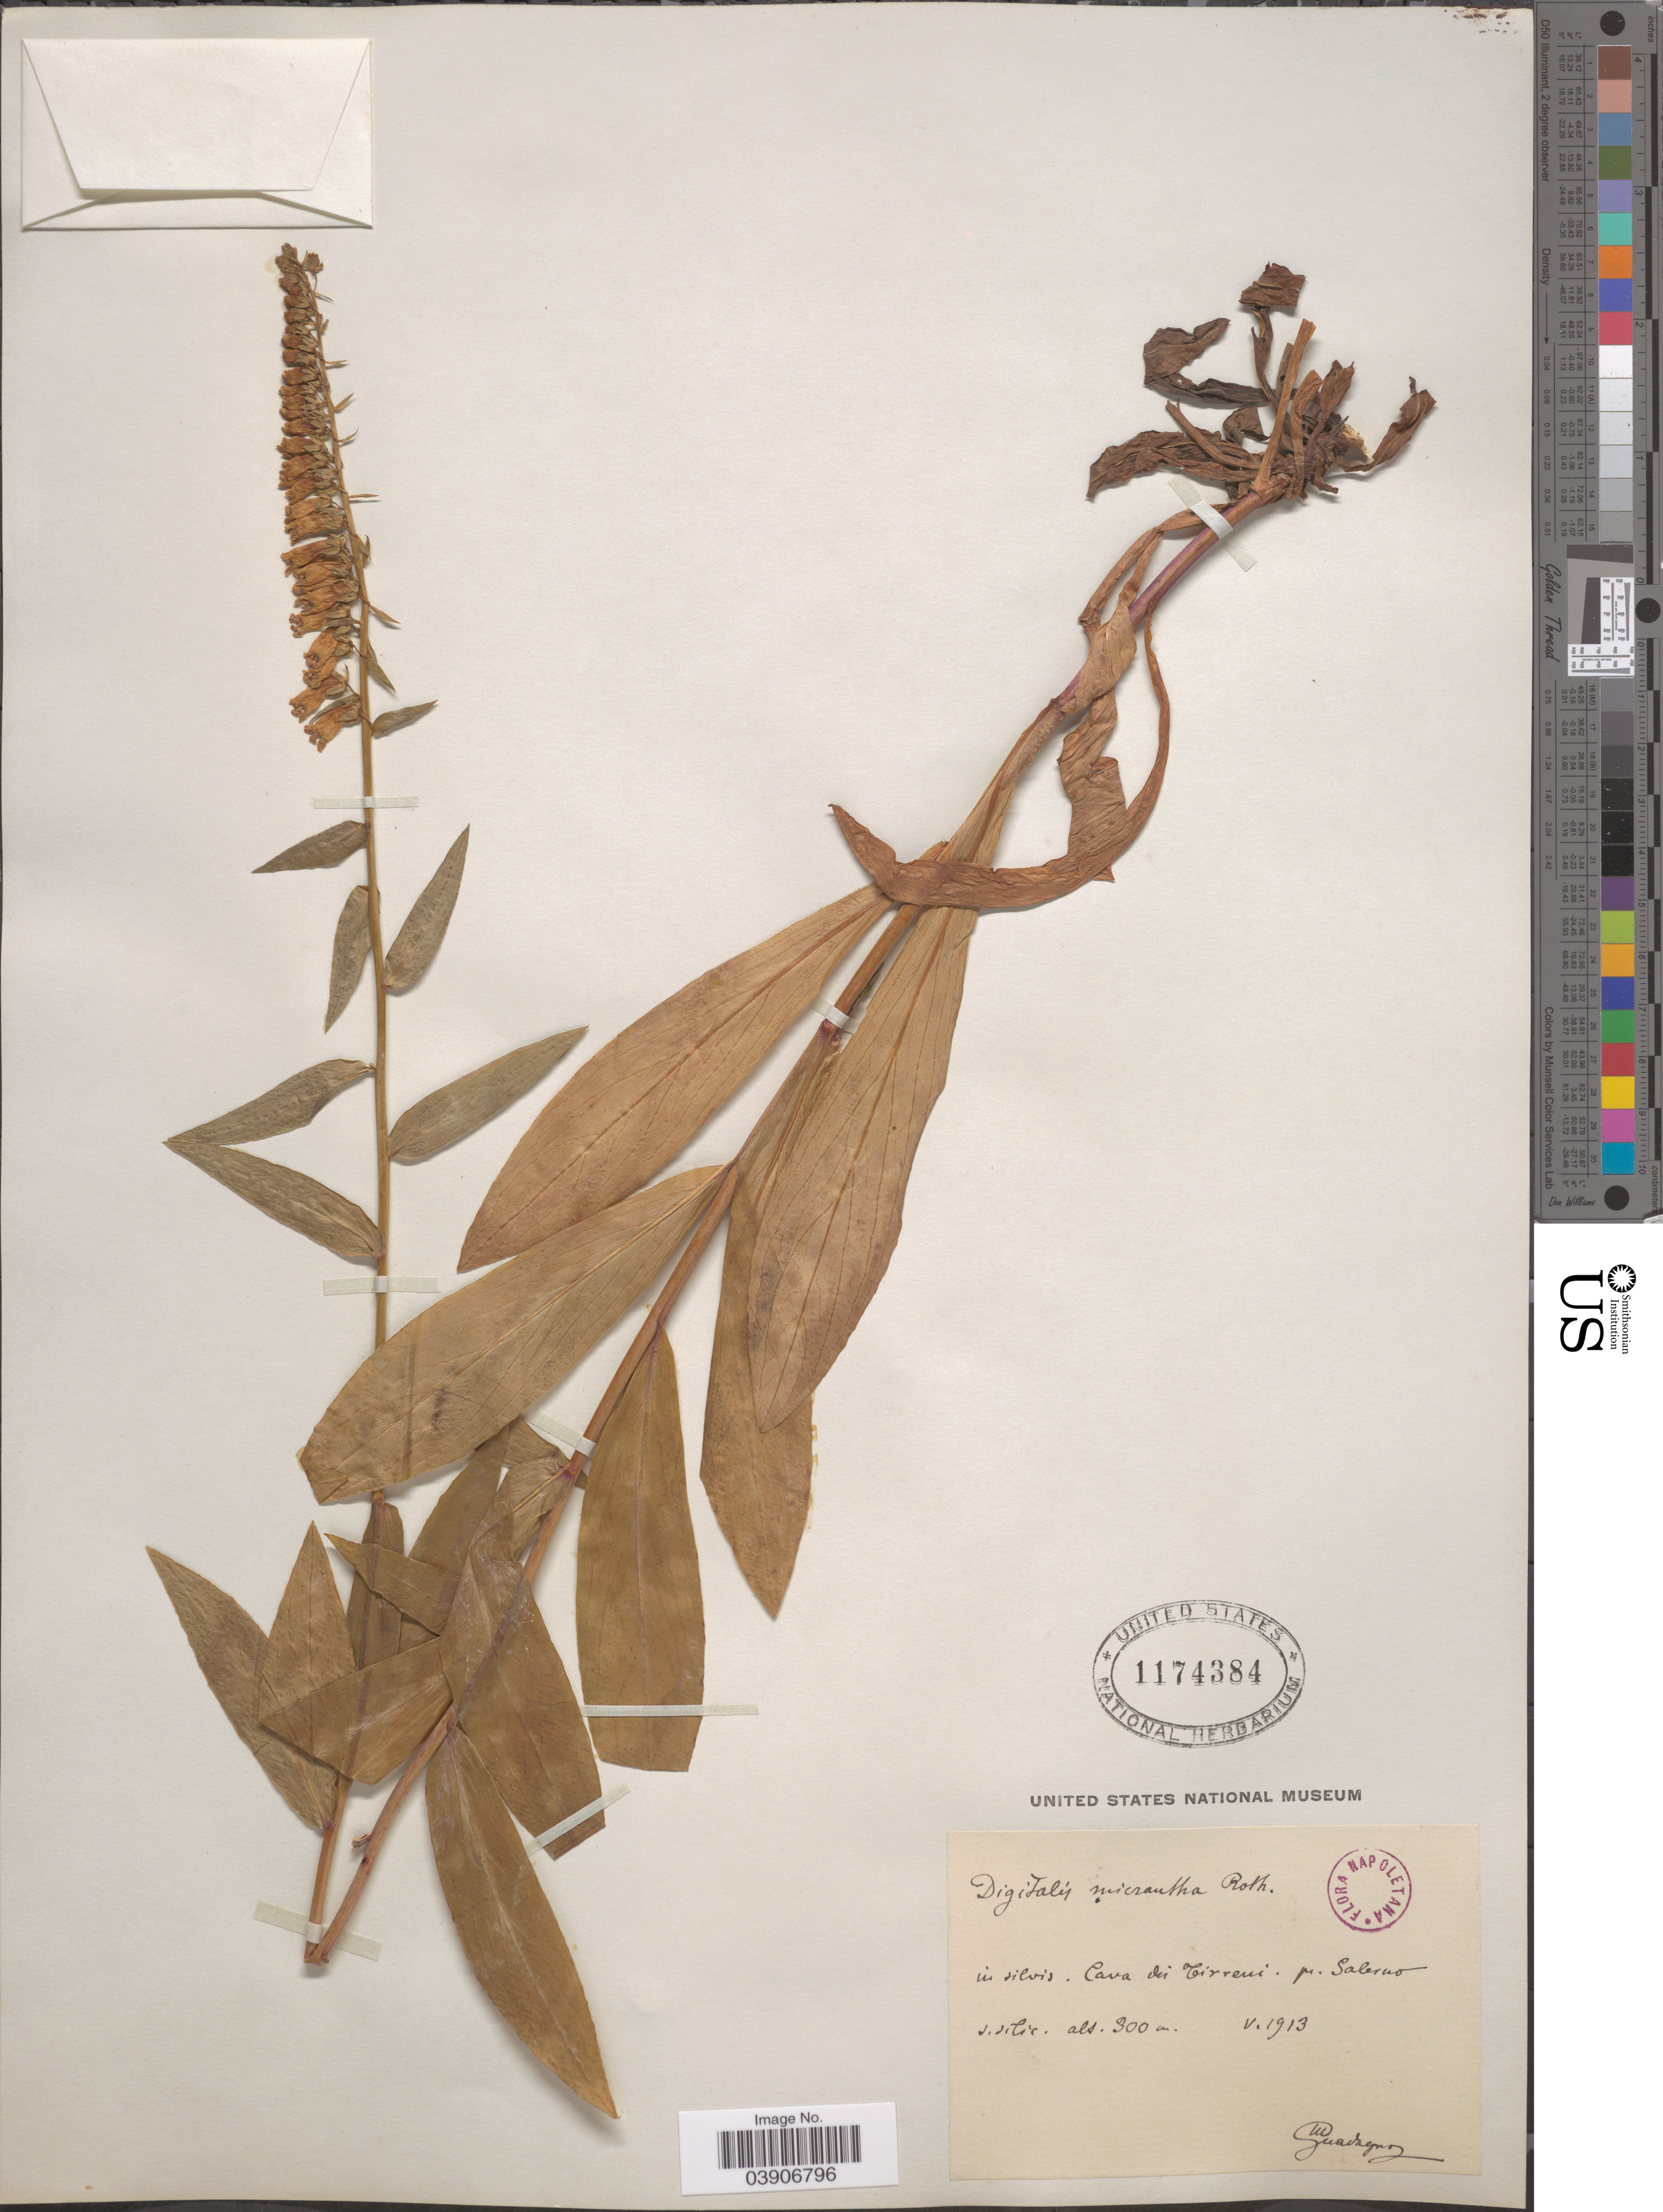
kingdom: Plantae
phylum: Tracheophyta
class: Magnoliopsida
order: Lamiales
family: Plantaginaceae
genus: Digitalis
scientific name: Digitalis micrantha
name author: Roth ex Schweigg.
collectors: M. Guadagno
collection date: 1913-05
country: Italy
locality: In silvis. Cava de Tirreni. pr. Salerno d. silic.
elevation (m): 300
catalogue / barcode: US 1174384